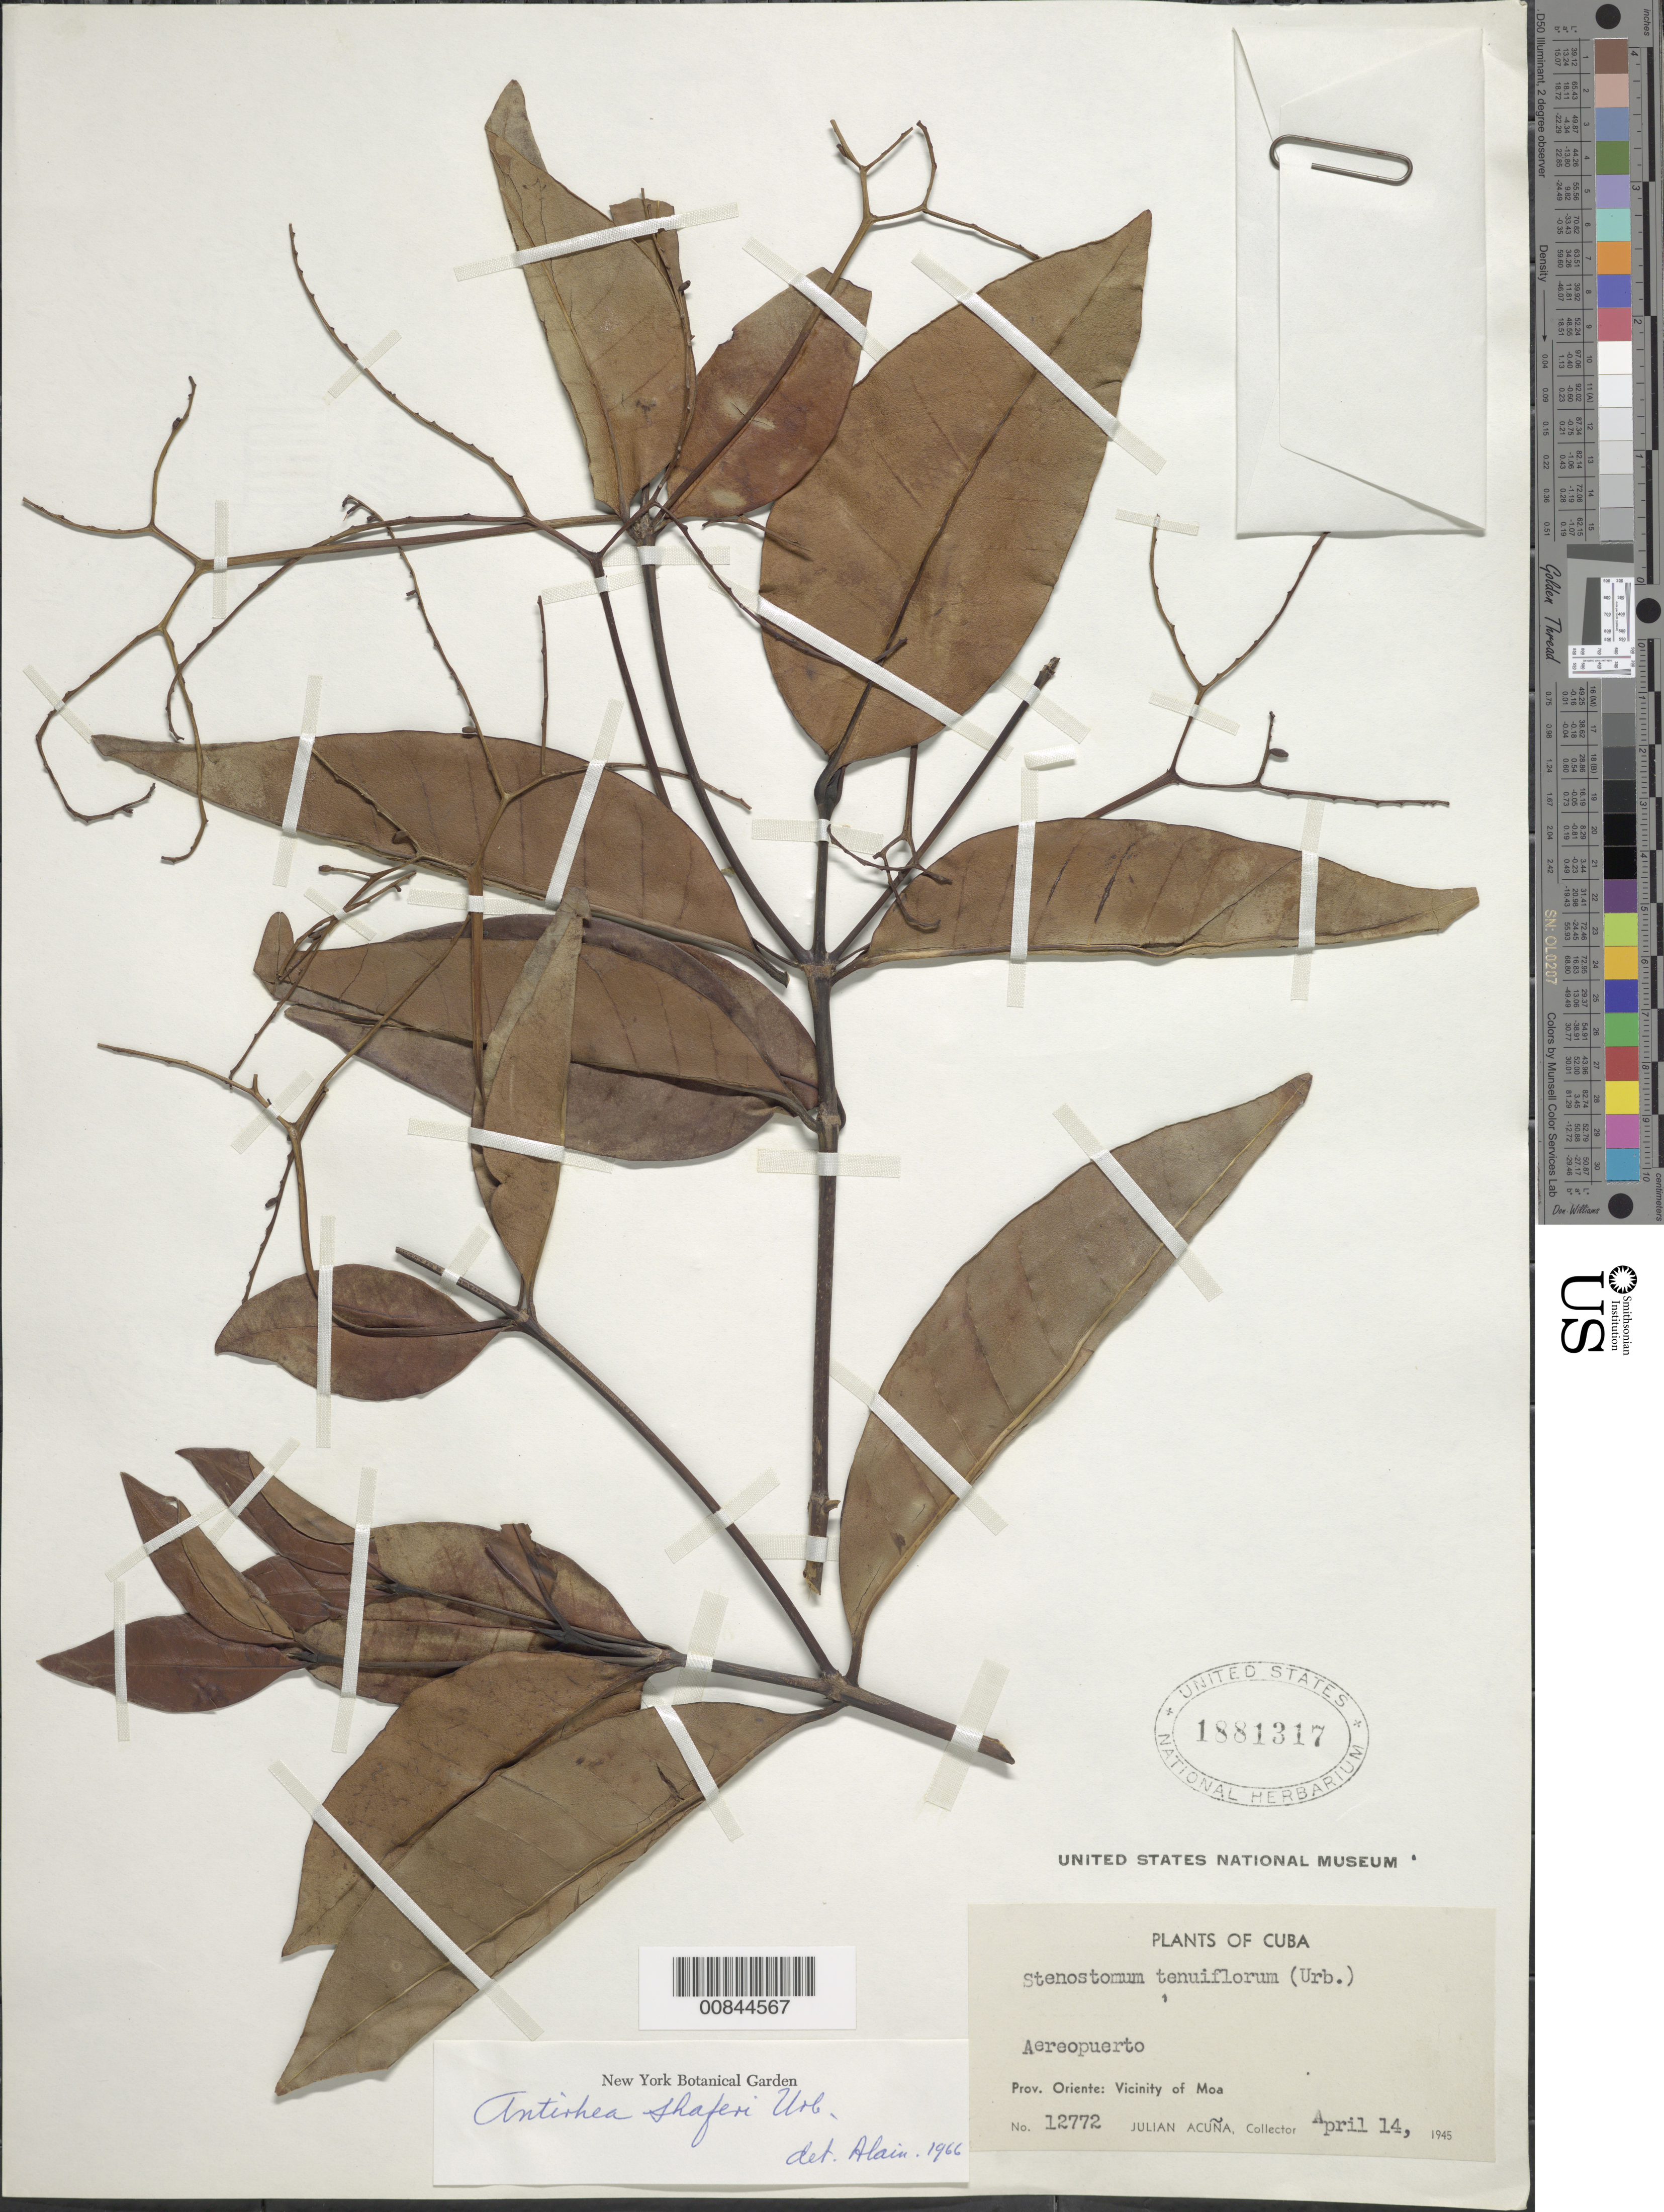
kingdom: Plantae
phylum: Tracheophyta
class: Magnoliopsida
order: Gentianales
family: Rubiaceae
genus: Stenostomum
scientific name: Stenostomum shaferi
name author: (Urb.) Borhidi & Fernández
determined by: Liogier, Alain H.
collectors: J. Acuña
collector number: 12772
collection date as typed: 14 Apr 1945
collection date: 1945-04-14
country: Cuba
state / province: Oriente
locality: Aereopuerto. Vicinity of Moa.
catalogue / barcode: US 1881317